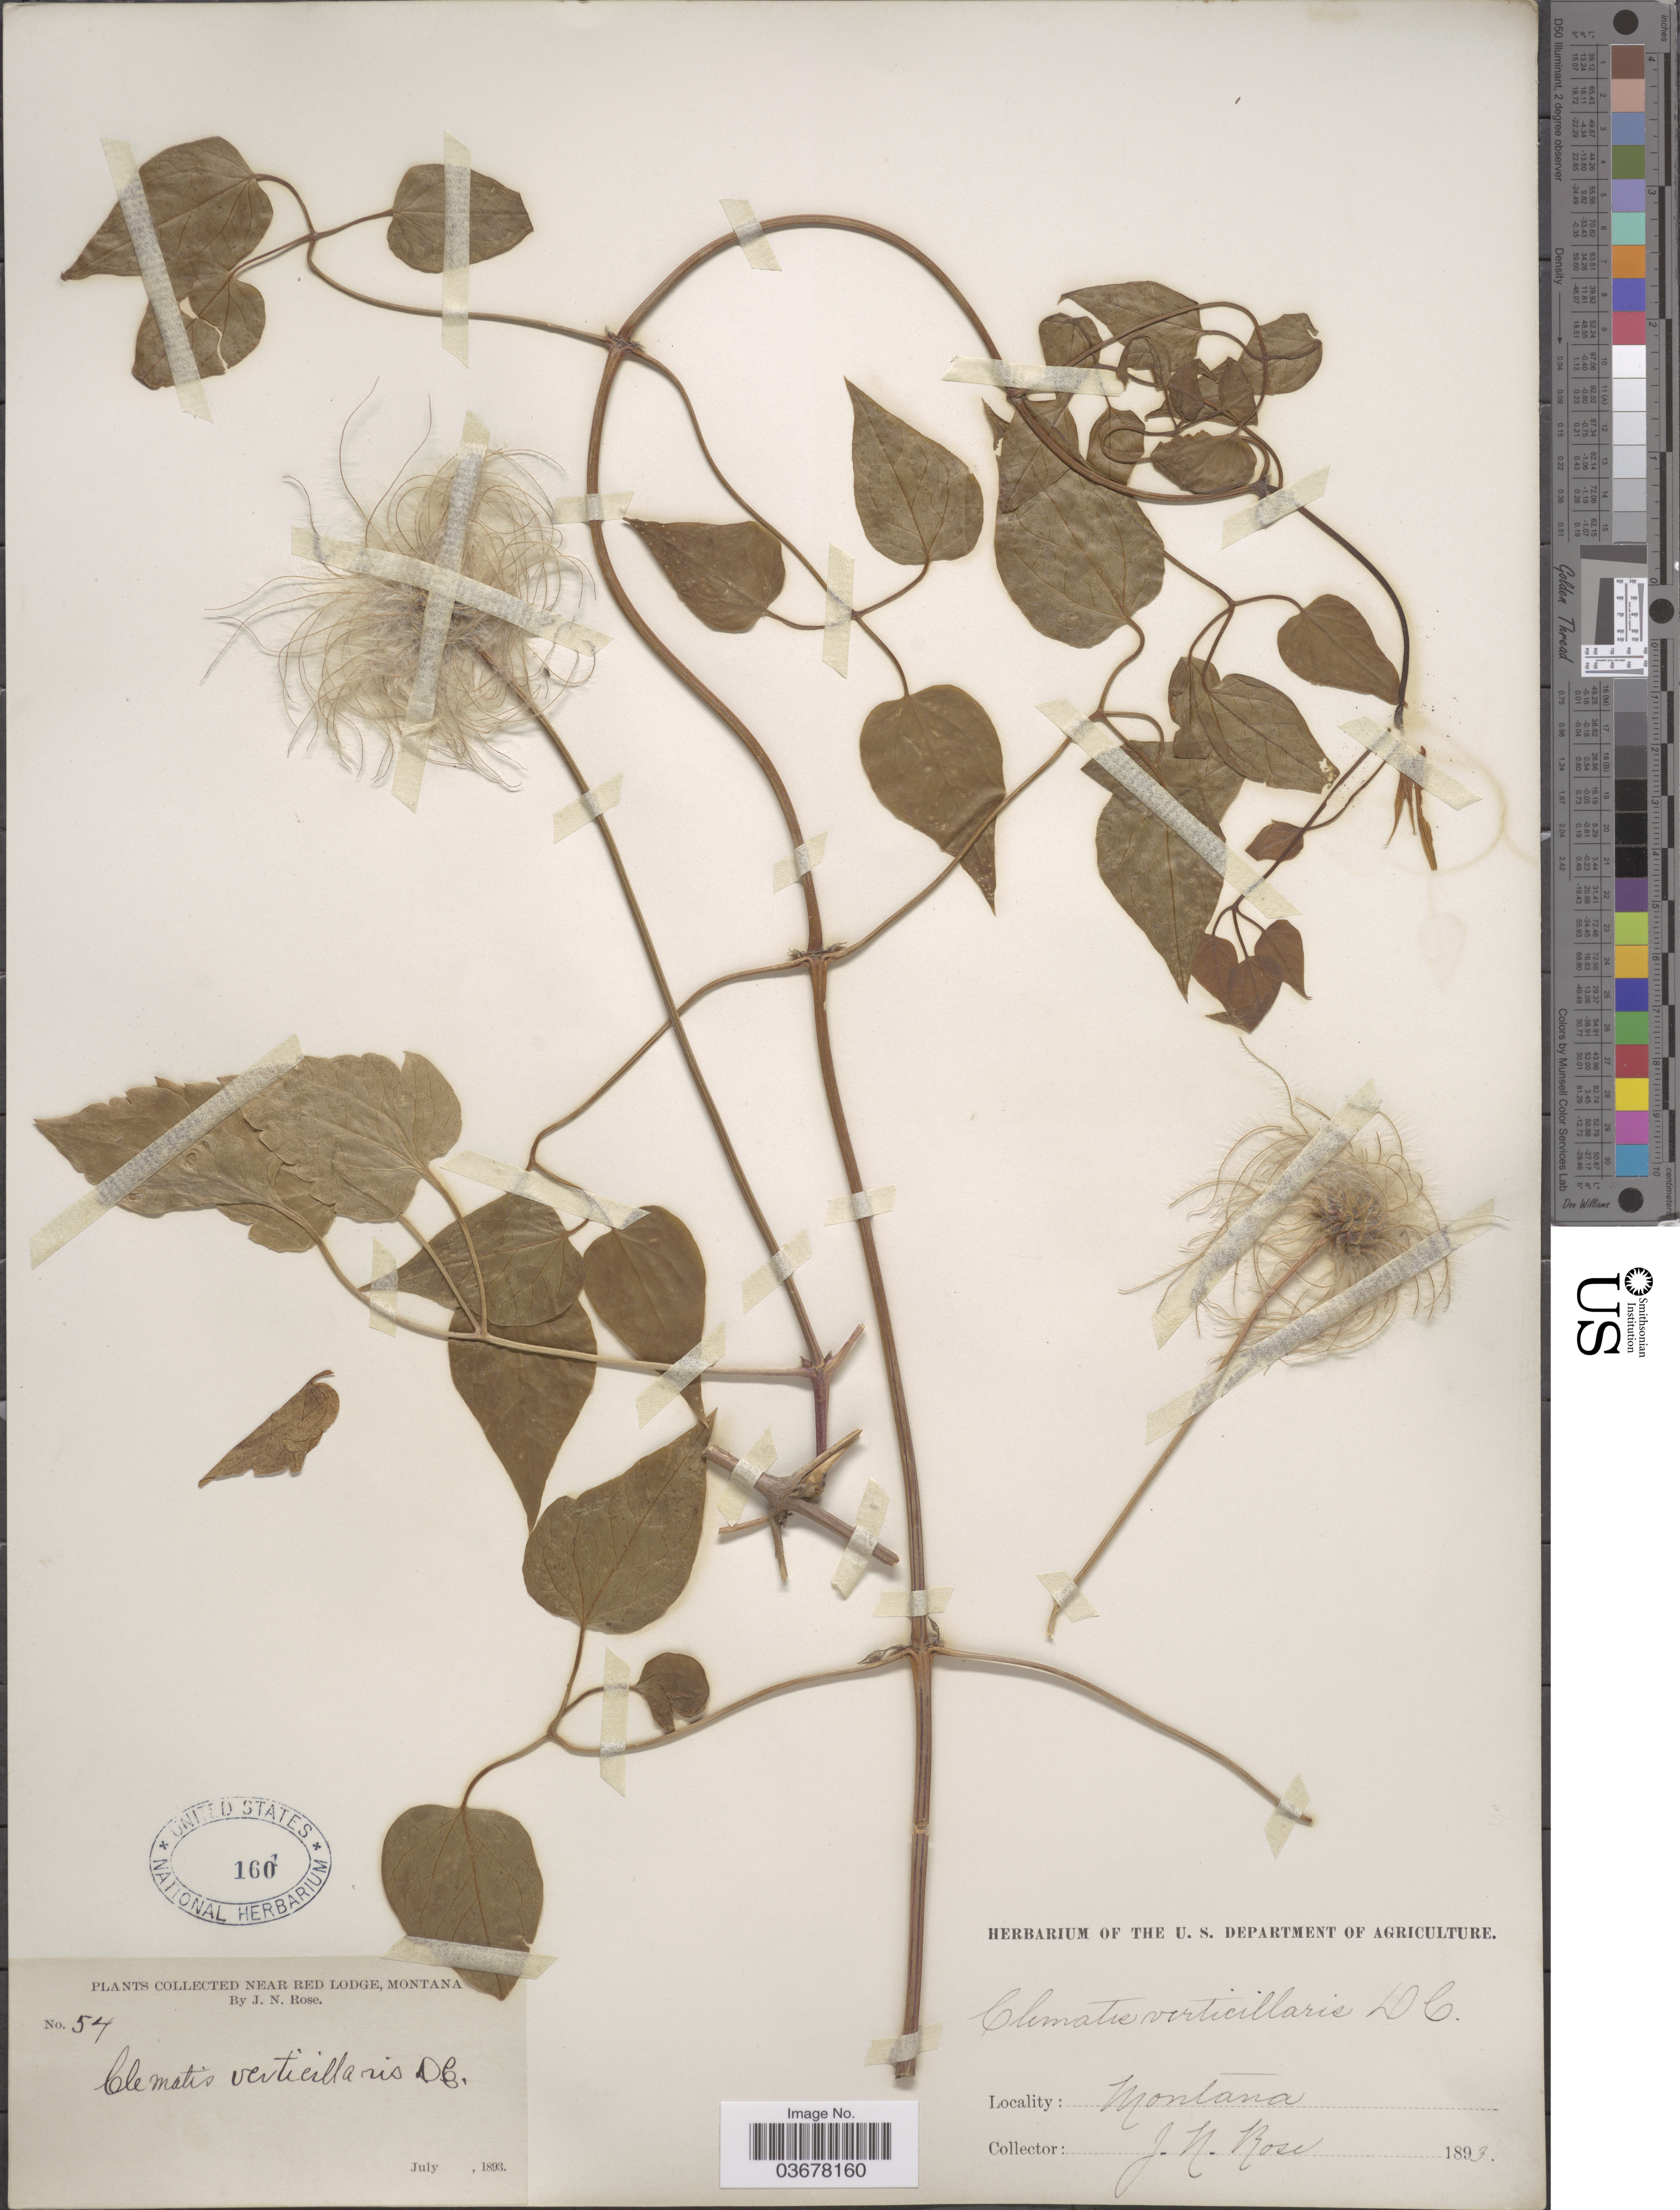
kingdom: Plantae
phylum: Tracheophyta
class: Magnoliopsida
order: Ranunculales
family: Ranunculaceae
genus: Clematis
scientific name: Clematis occidentalis var. grosseserrata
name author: (Rydb.) J.S. Pringle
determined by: Strong, M. T., (US), Smithsonian Institution - National Museum of Natural History (UNITED STATES)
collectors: J. N. Rose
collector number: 54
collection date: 1893-07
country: United States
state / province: Montana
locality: Near Red Lodge.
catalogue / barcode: US 1601